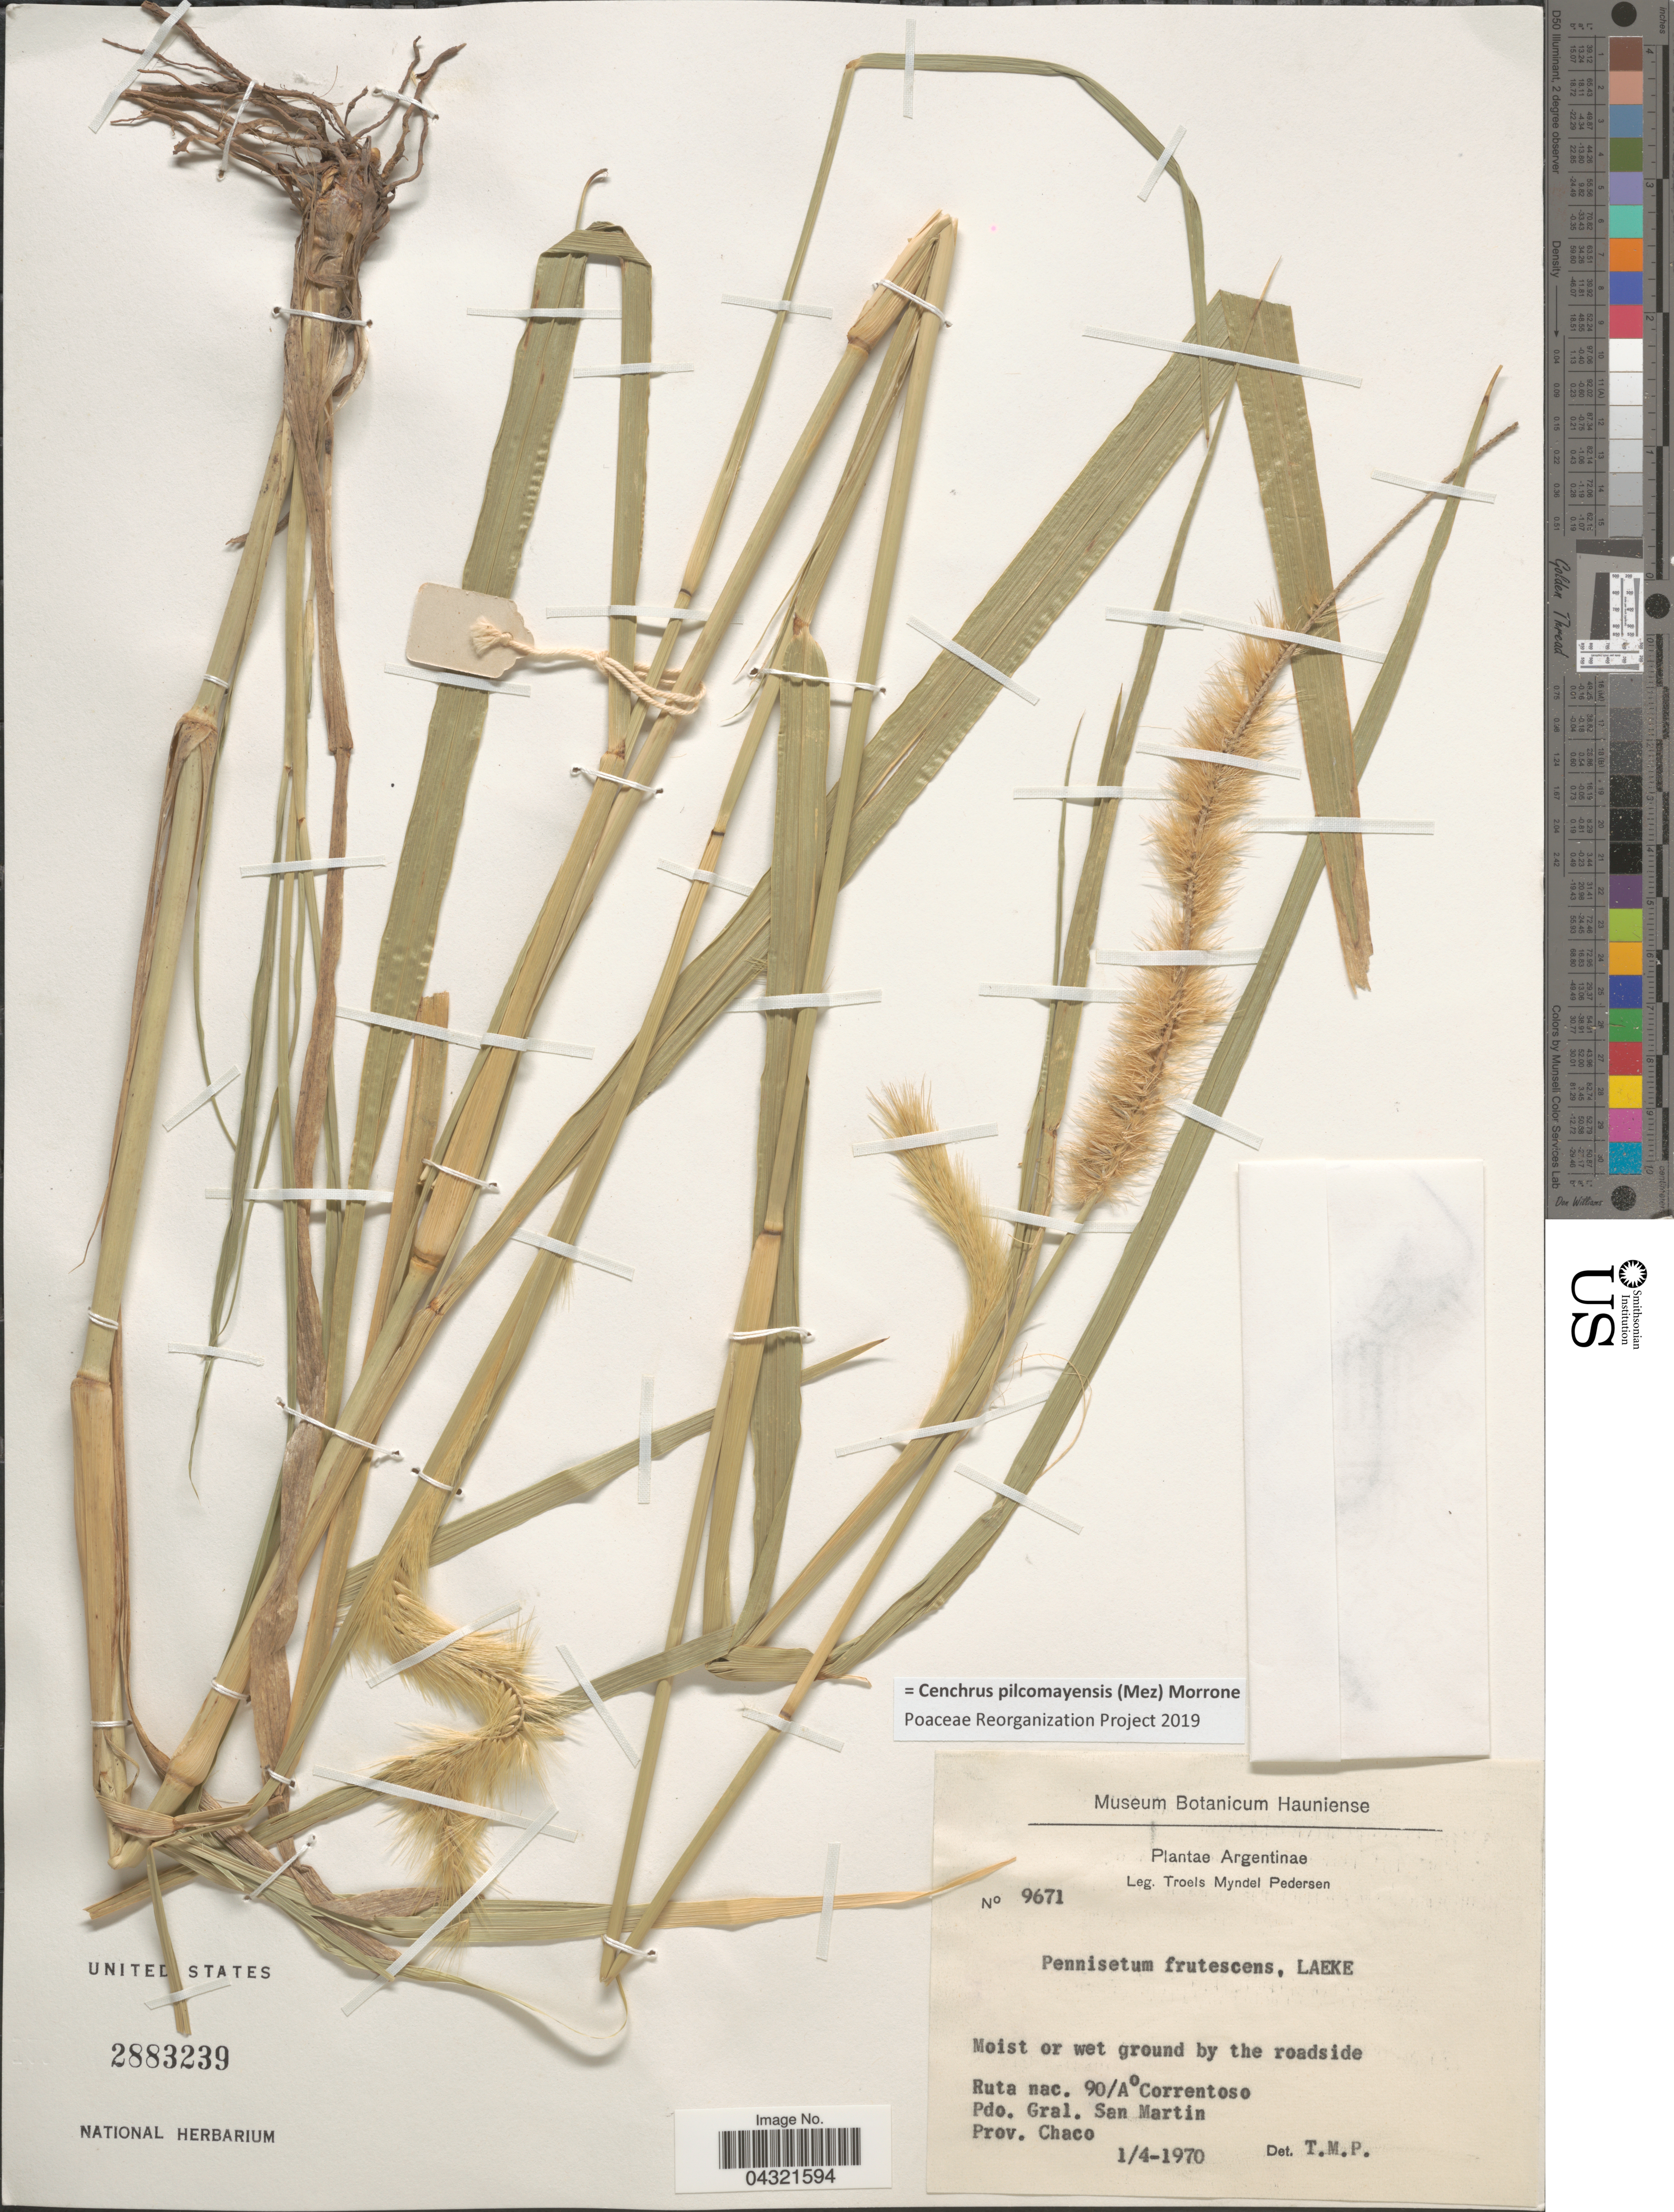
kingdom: Plantae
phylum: Tracheophyta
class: Liliopsida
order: Poales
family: Poaceae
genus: Cenchrus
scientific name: Cenchrus pilcomayensis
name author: (Mez) Morrone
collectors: T. Pederson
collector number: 9671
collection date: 1970-04-01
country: Argentina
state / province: Chaco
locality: Moist or wet ground by the roadside. Ruta nc. 90/A° Correntoso. Pdo. Gral. San Martin.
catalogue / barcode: US 2883239